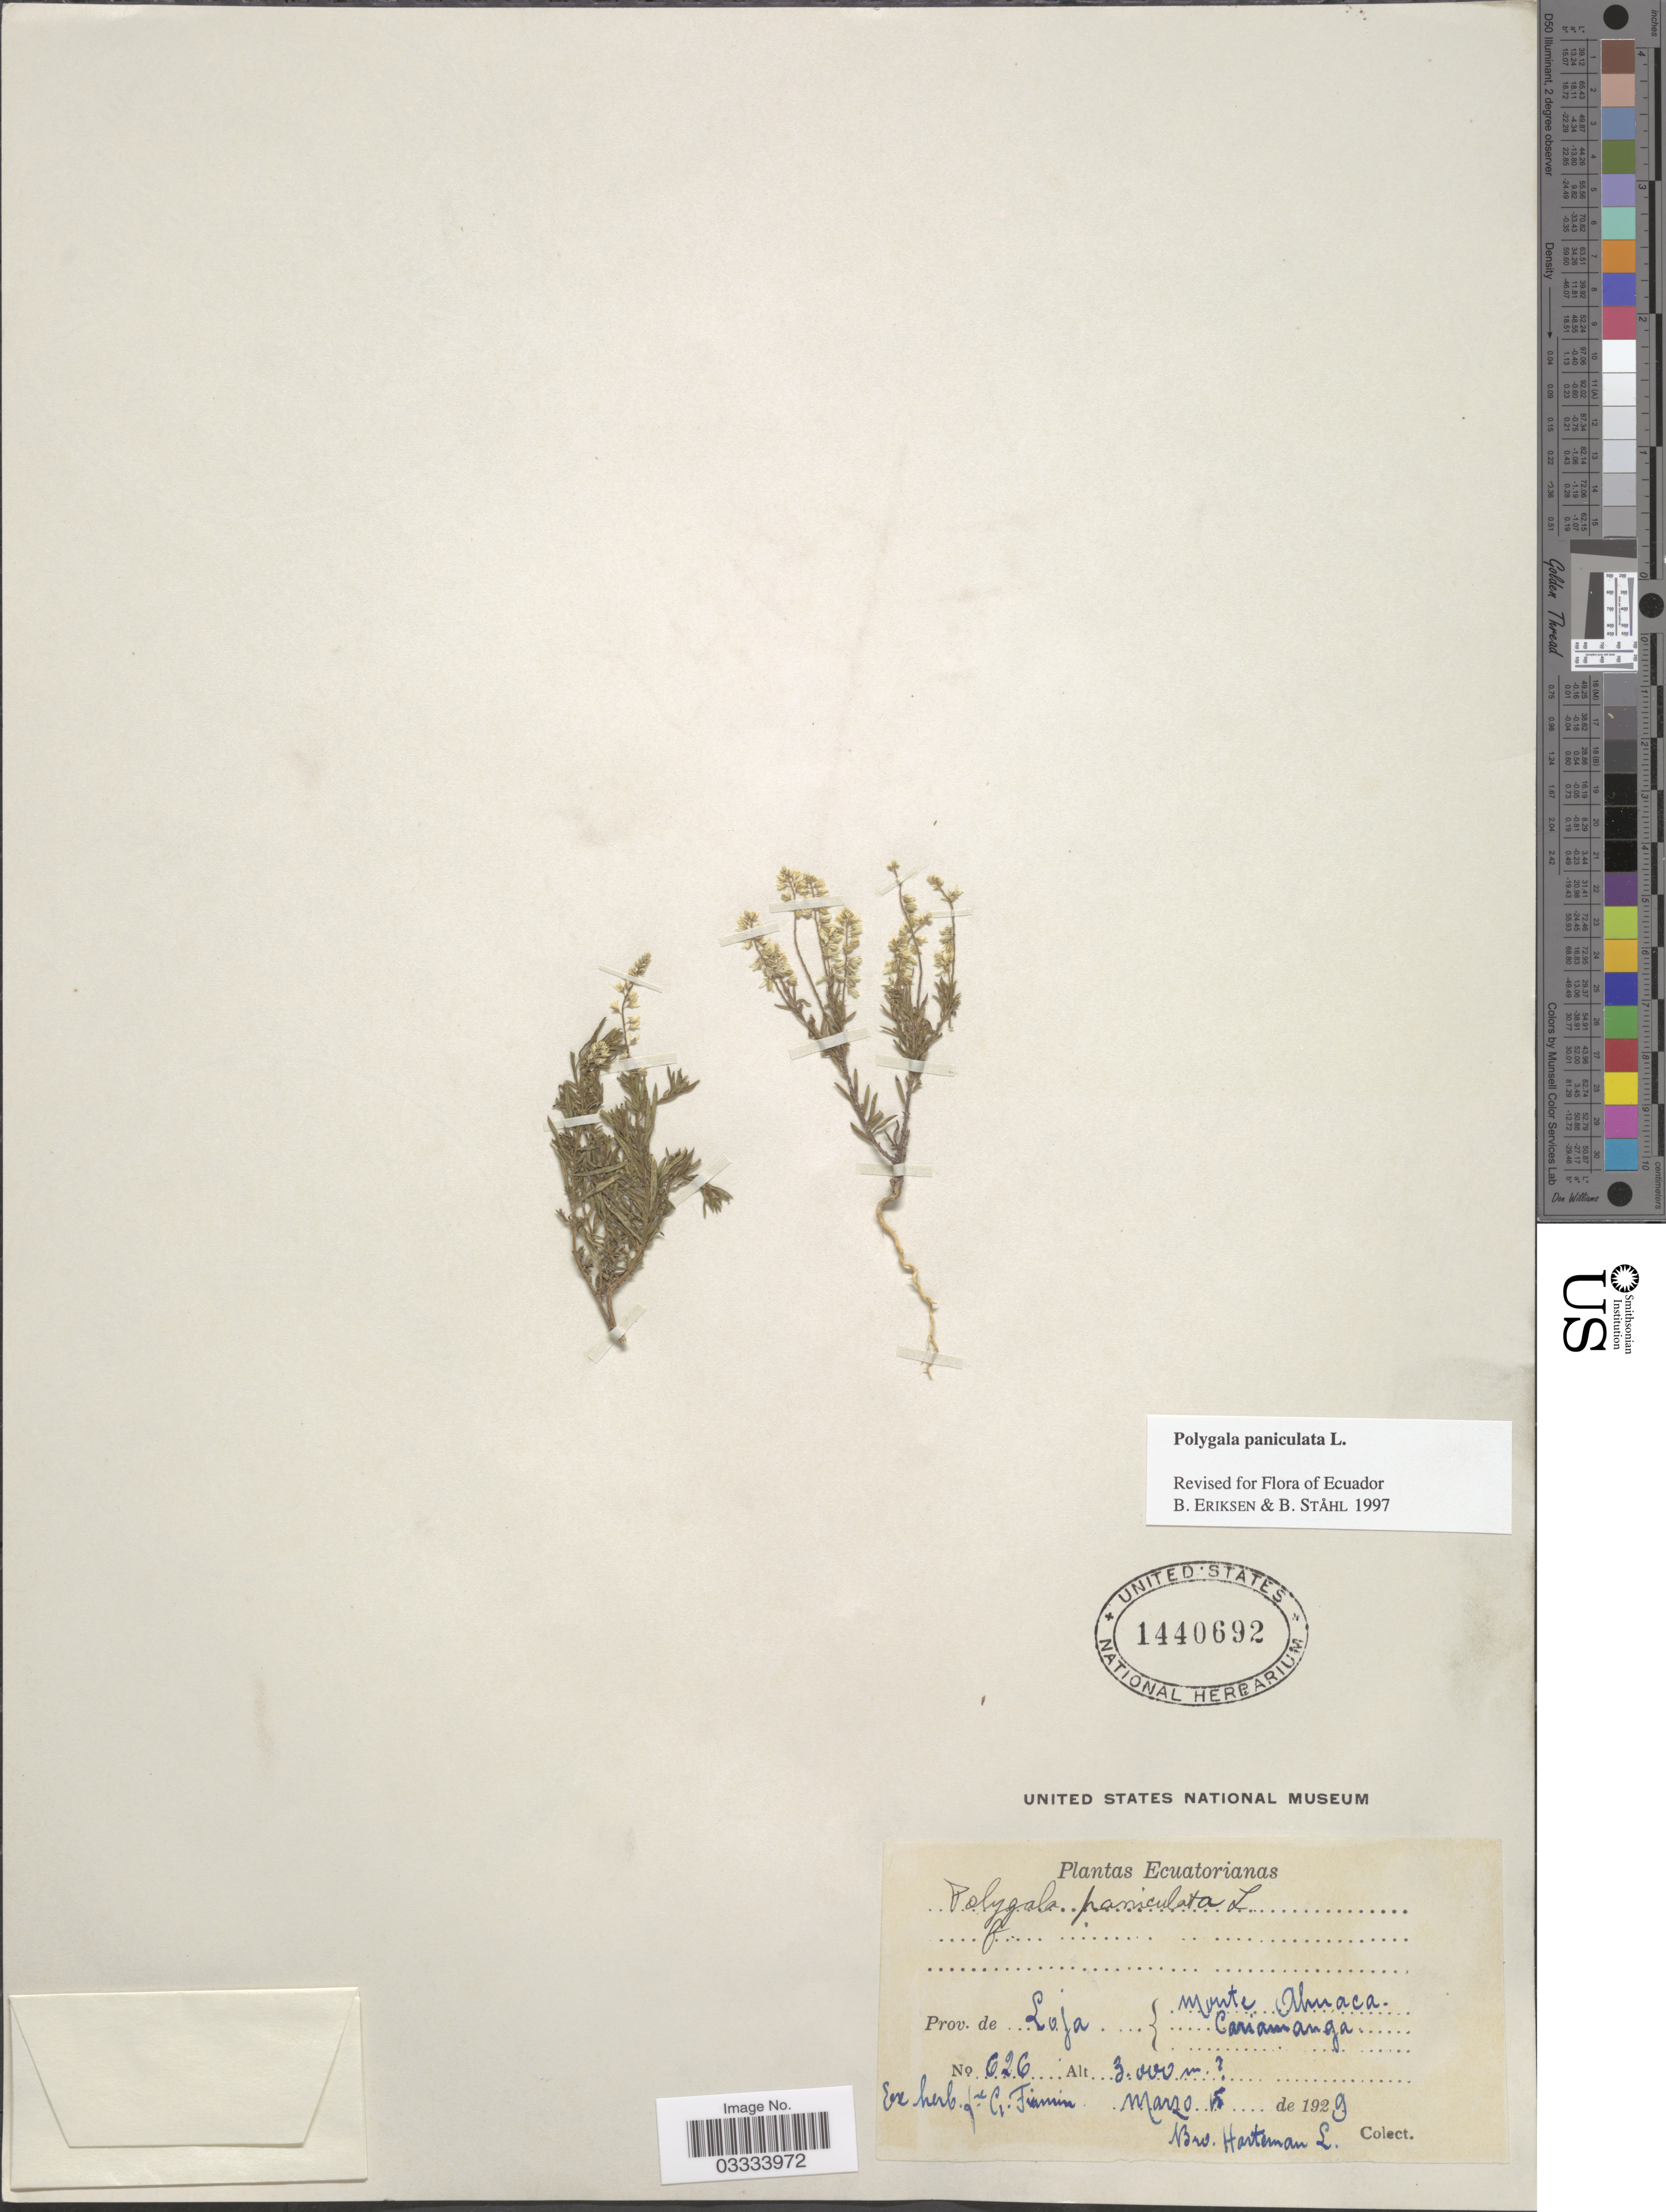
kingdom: Plantae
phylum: Tracheophyta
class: Magnoliopsida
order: Fabales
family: Polygalaceae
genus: Polygala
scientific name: Polygala paniculata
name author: L.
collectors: Harteman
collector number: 626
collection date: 1929-03-15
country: Ecuador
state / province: Loja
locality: Monte Ahuaca. Cariamanga.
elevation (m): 3000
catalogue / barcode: US 1440692